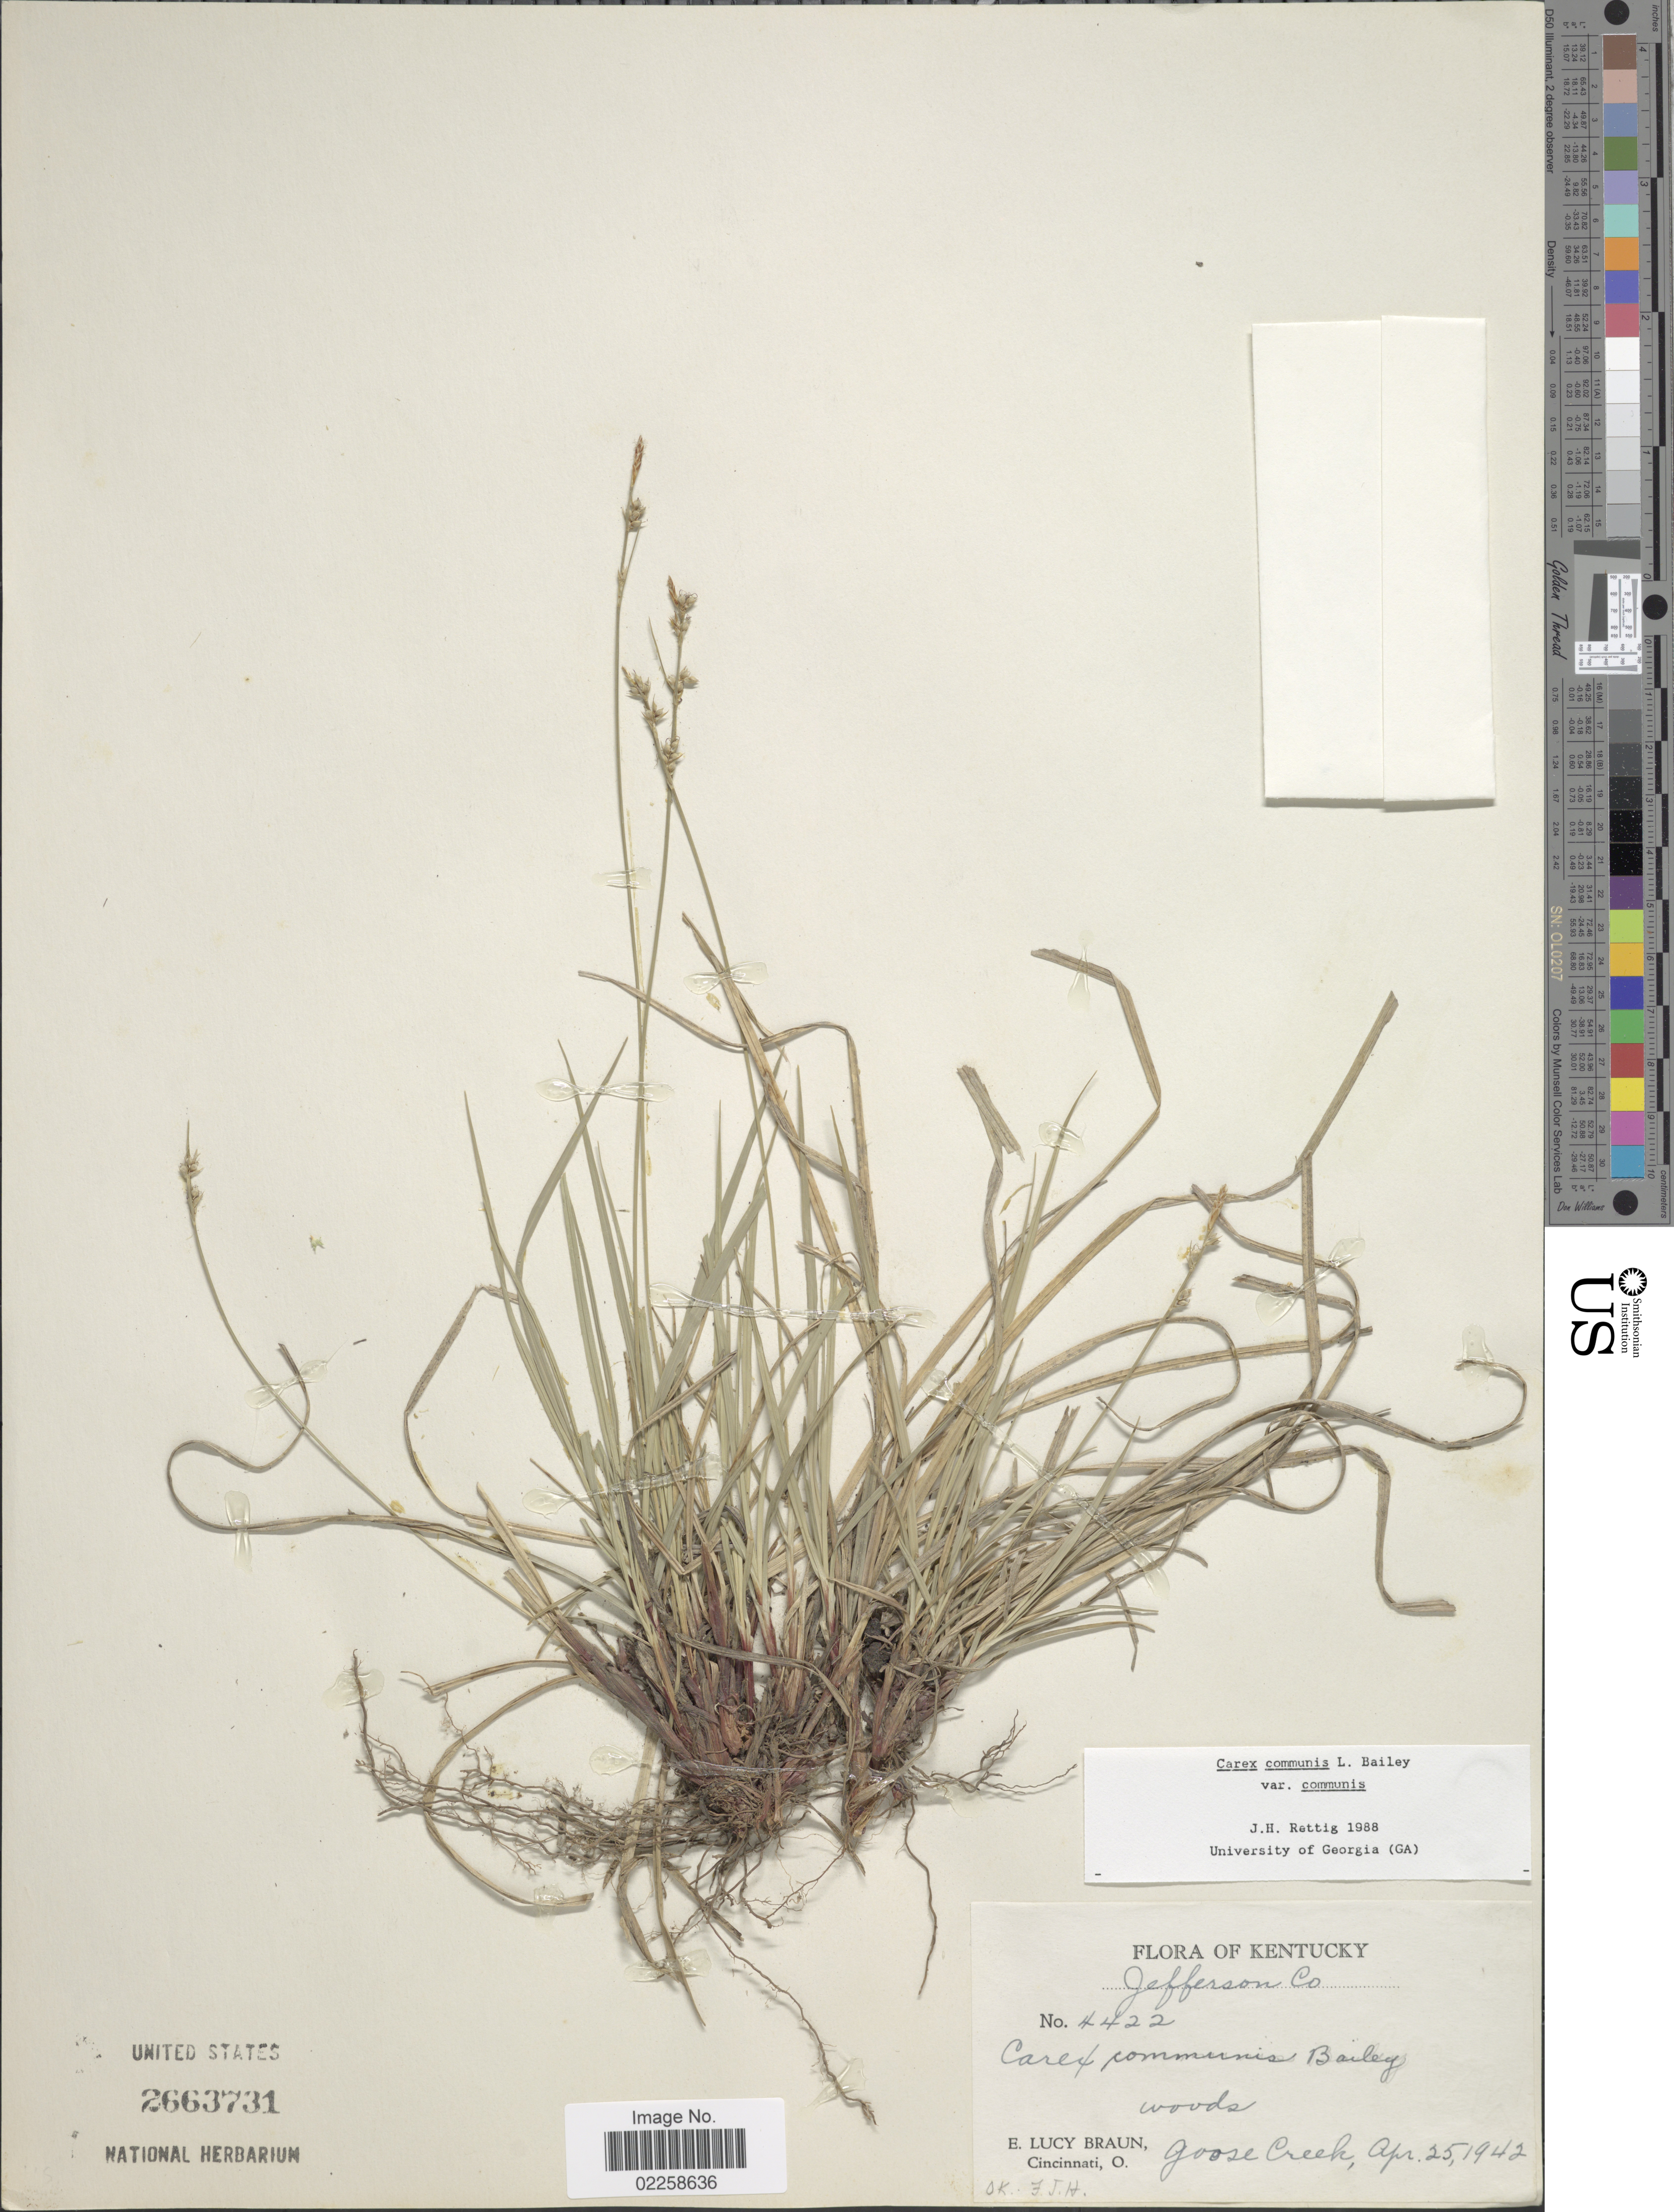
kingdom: Plantae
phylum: Tracheophyta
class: Liliopsida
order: Poales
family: Cyperaceae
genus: Carex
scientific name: Carex communis var. communis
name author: L.H. Bailey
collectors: E. L. Braun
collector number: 4422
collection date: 1942-04-25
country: United States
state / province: Kentucky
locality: Jefferson Co., Goose Creek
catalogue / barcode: US 2663731